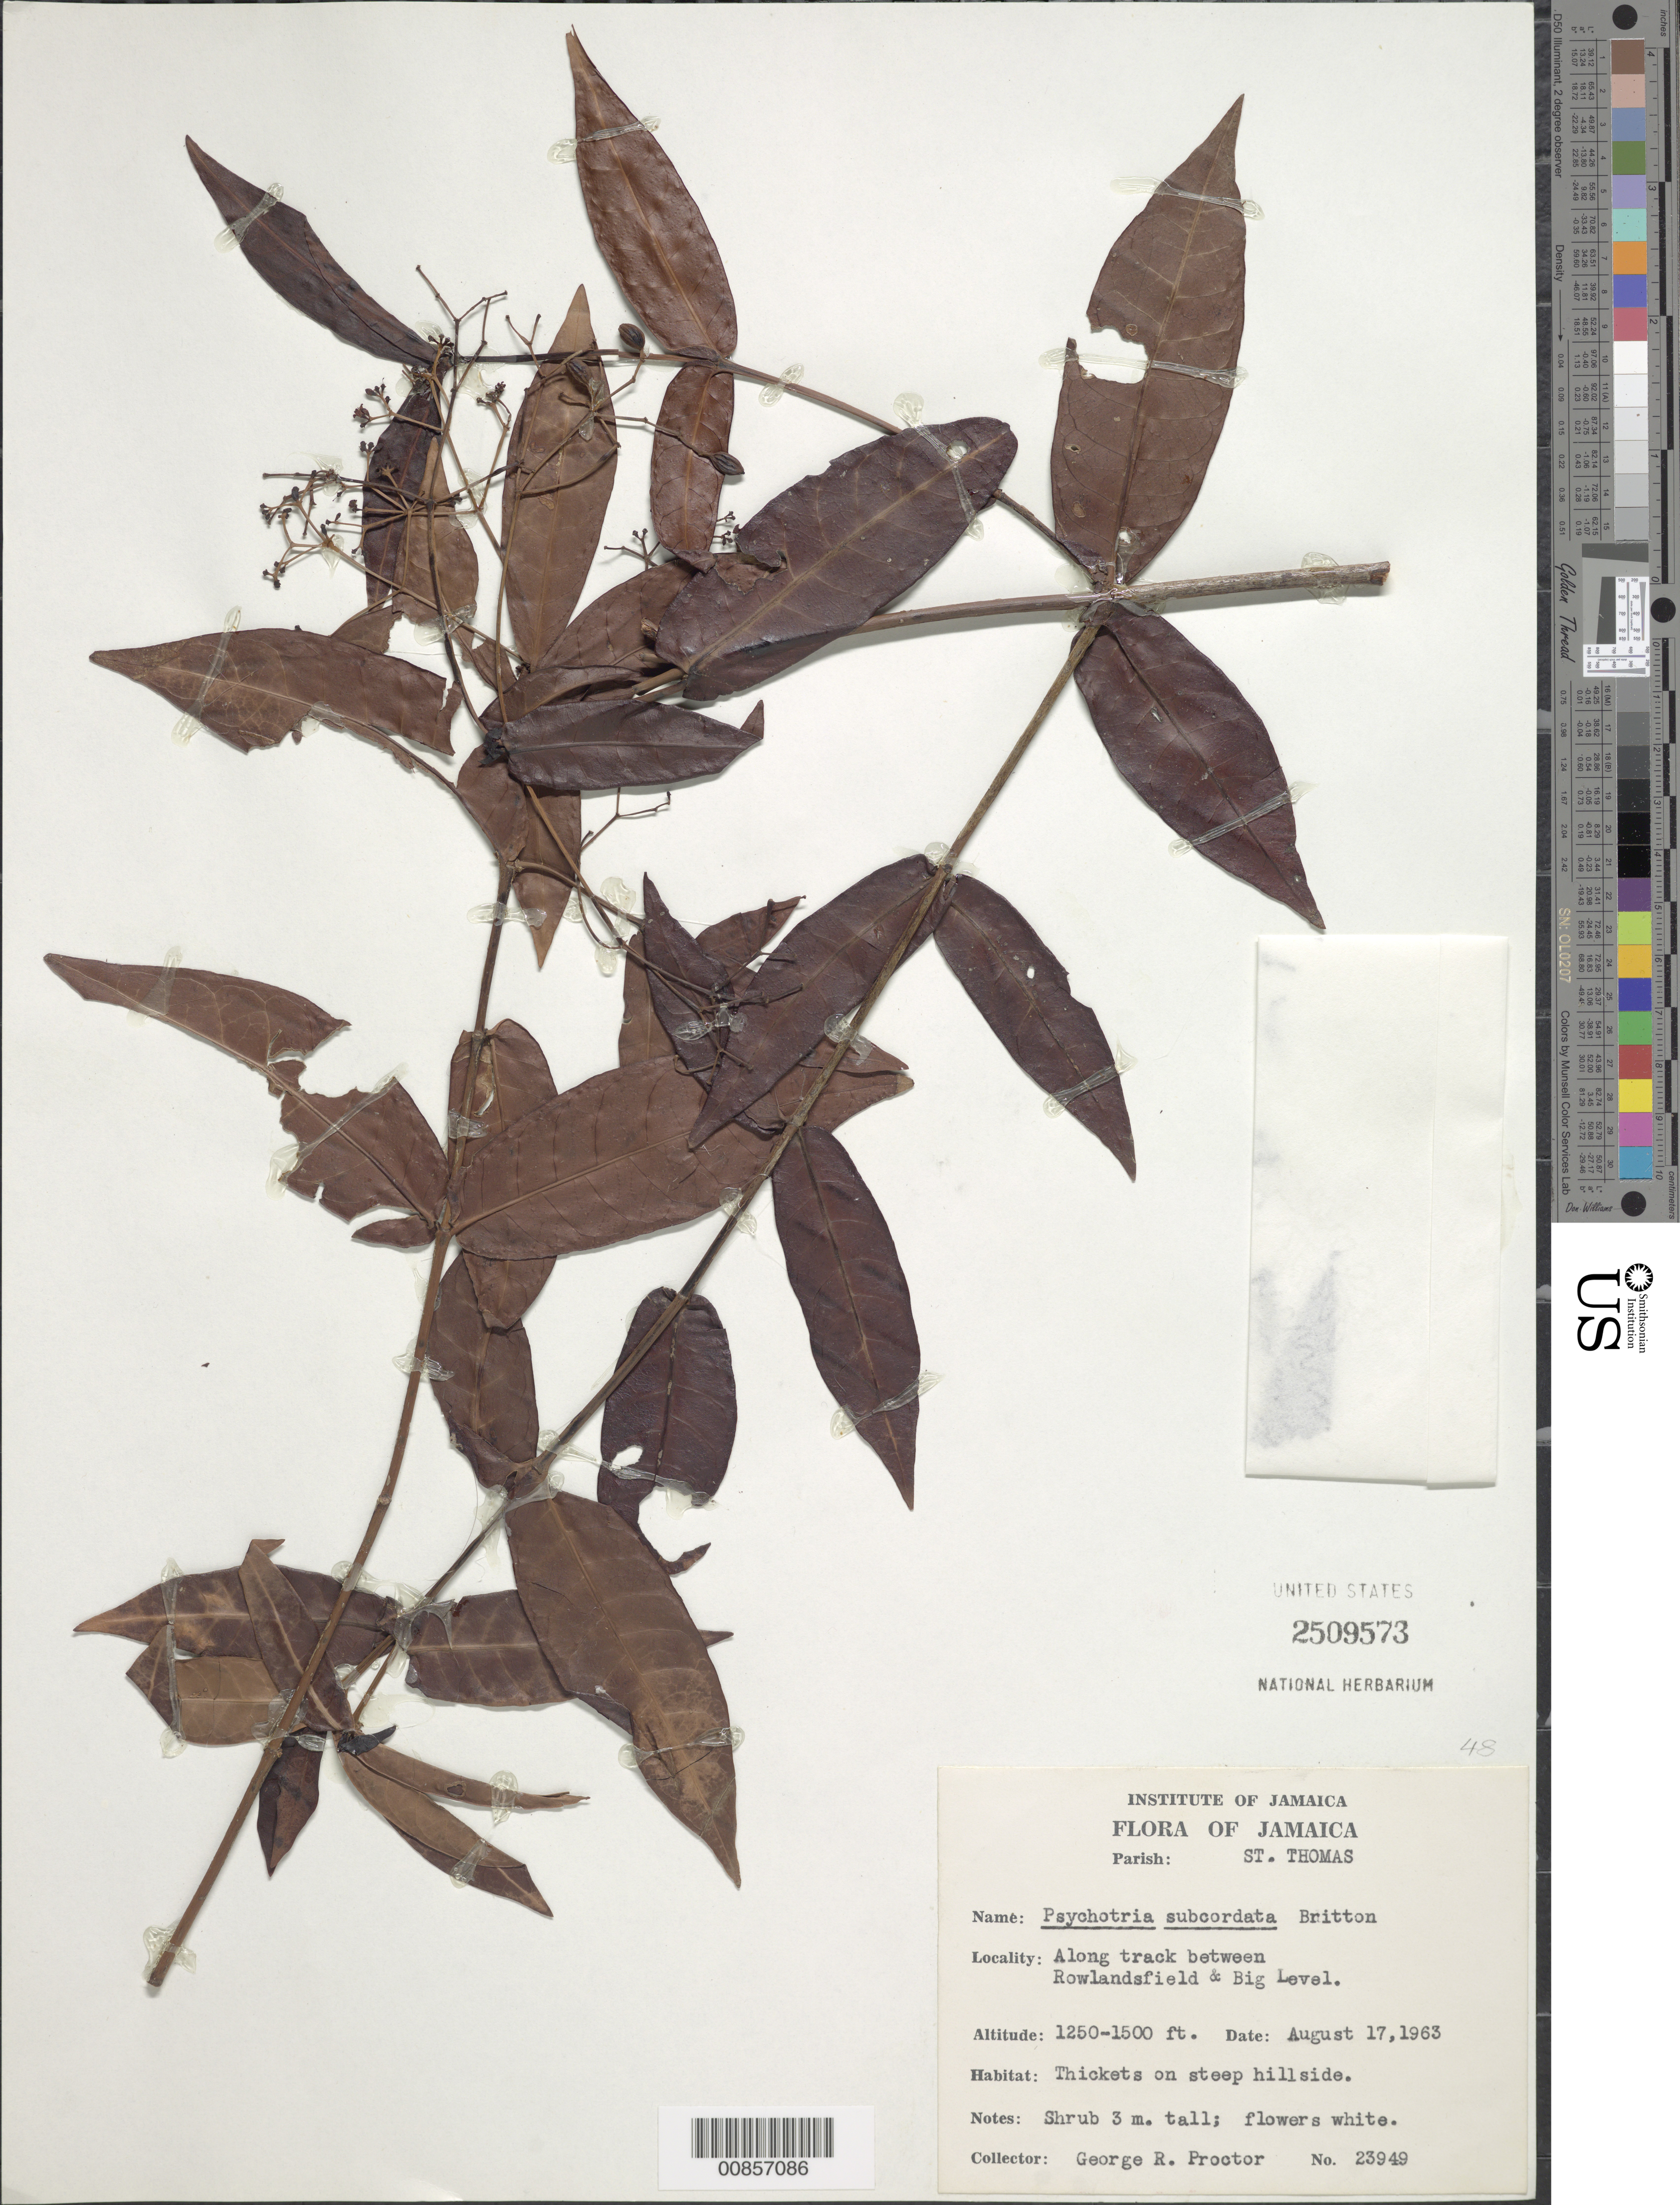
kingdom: Plantae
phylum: Tracheophyta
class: Magnoliopsida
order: Gentianales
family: Rubiaceae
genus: Psychotria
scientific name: Psychotria subcordata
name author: Britton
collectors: G. R. Proctor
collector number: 23949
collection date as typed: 17 Aug 1963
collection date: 1963-08-17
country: Jamaica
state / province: Saint Thomas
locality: Along track between Rowlandsfield and Big Level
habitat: Thickets on steep hillside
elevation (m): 381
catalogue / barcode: US 2509573